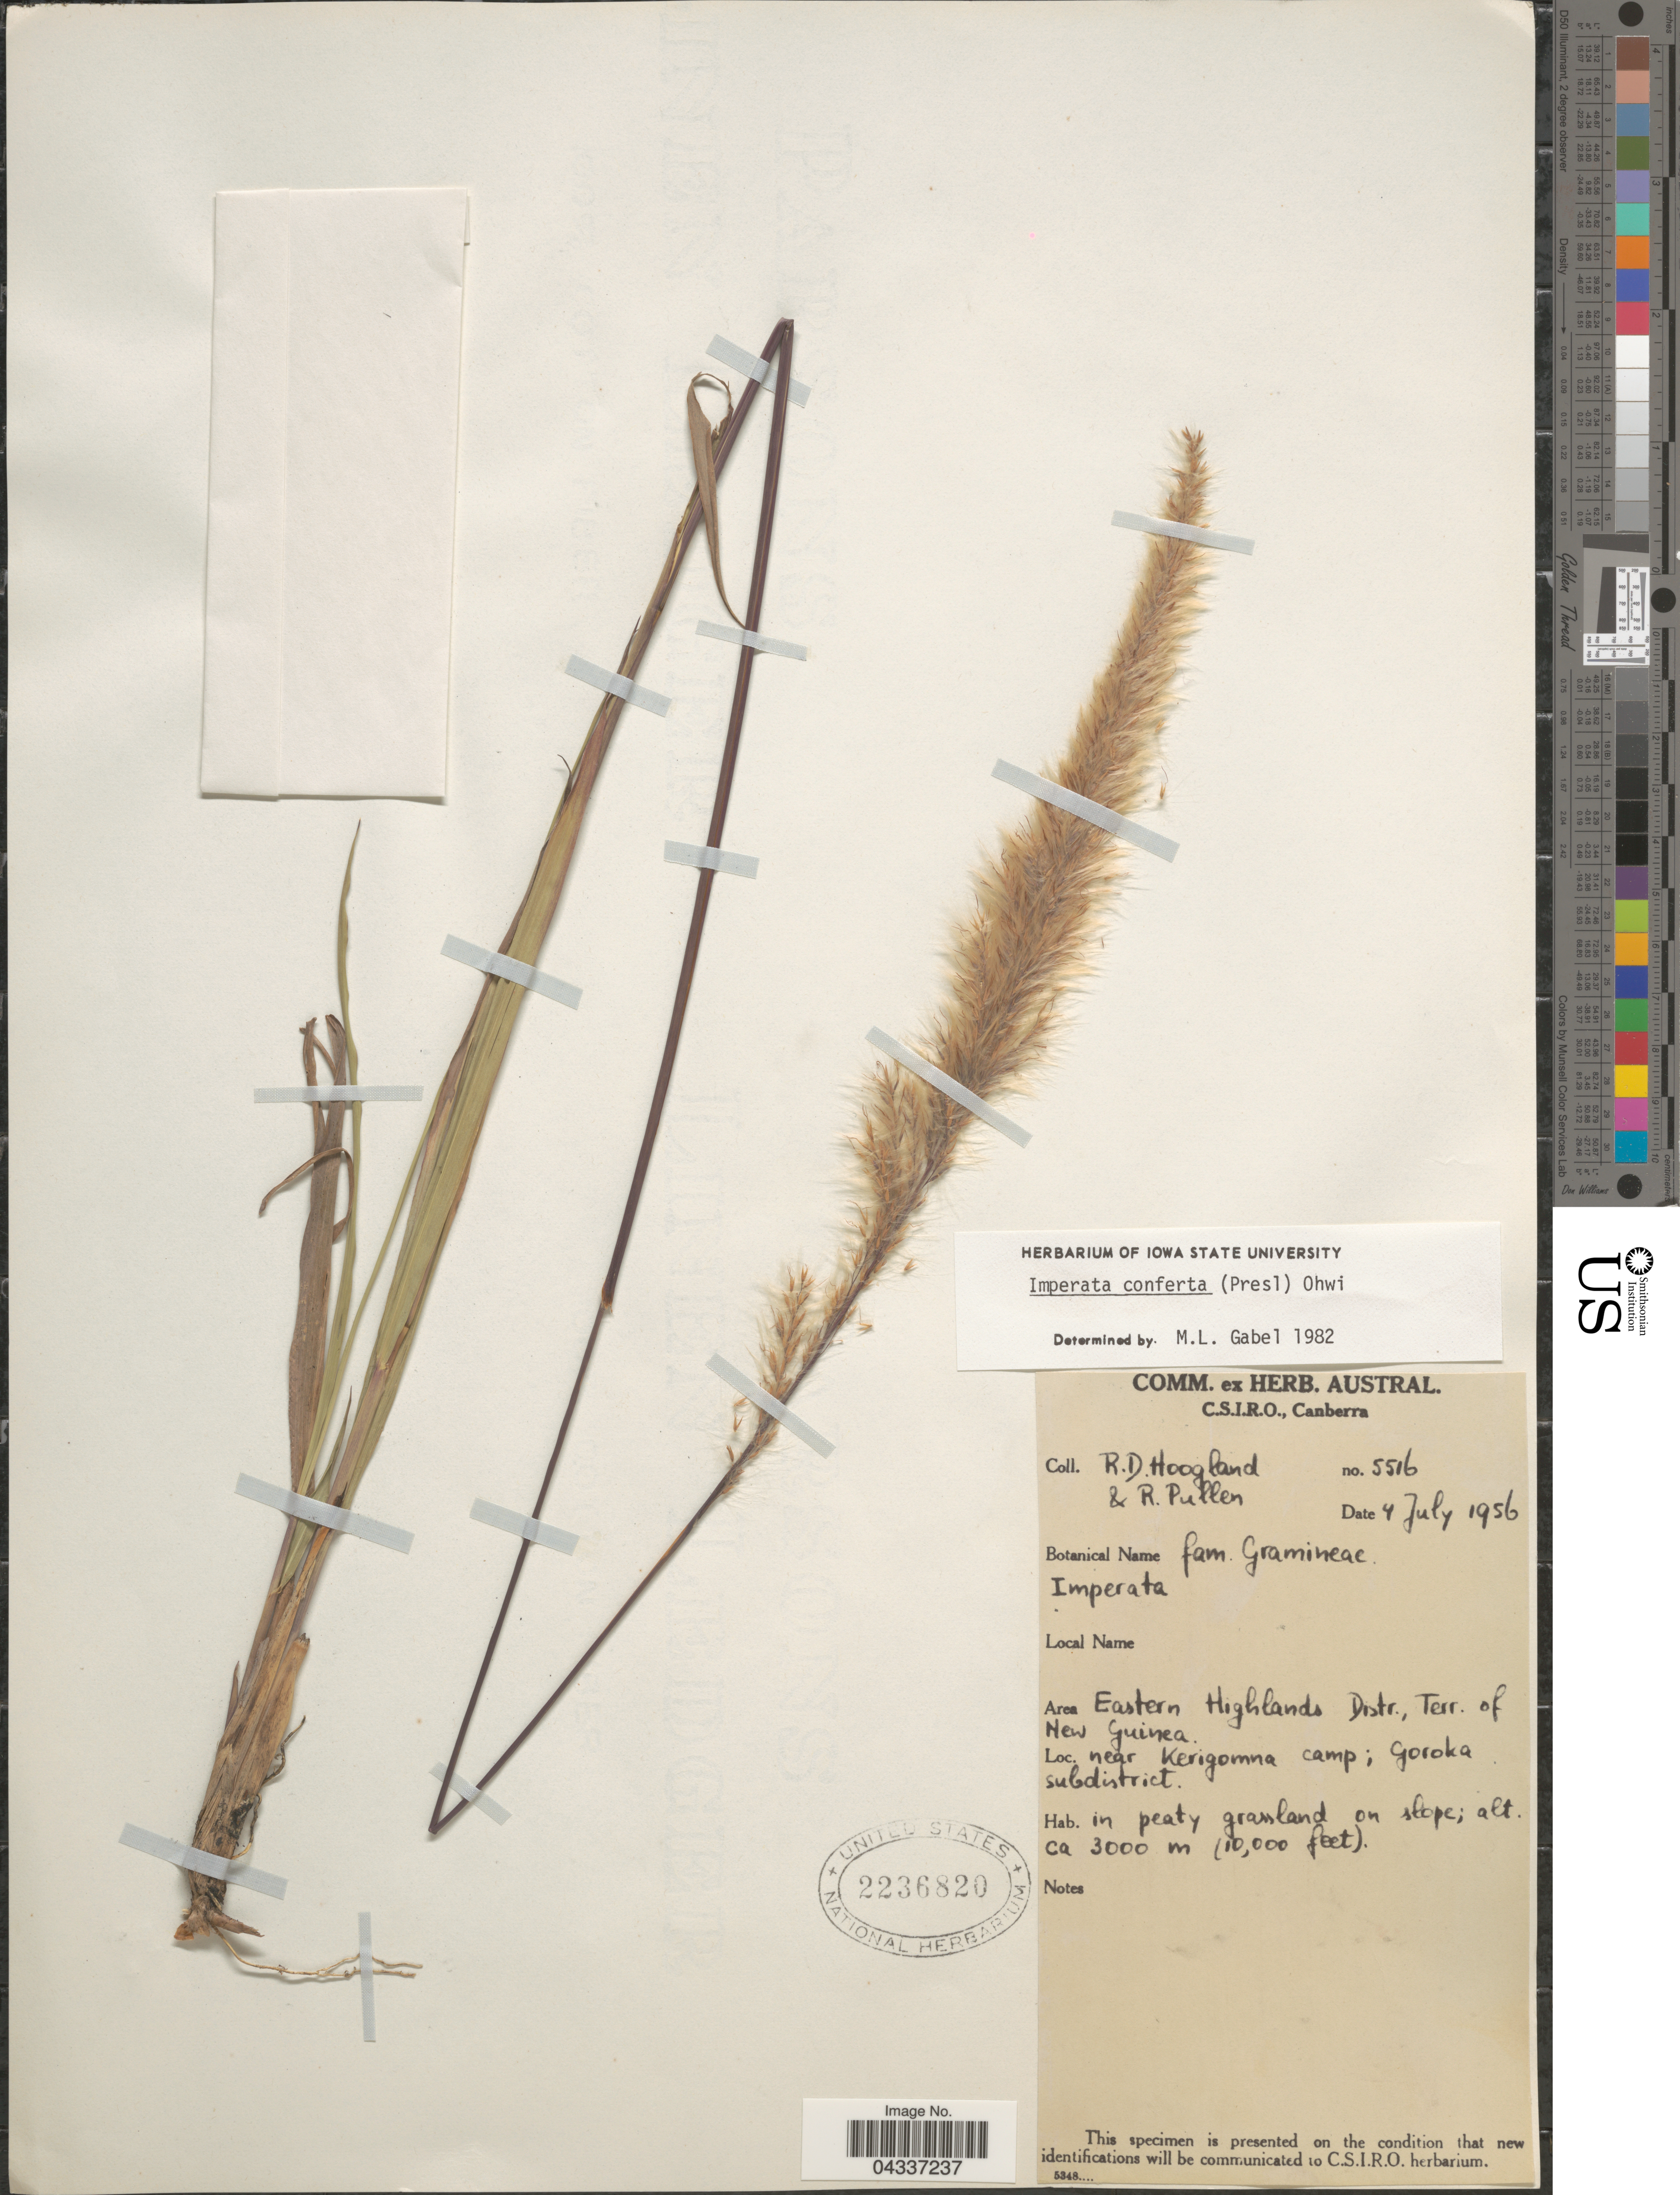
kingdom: Plantae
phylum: Tracheophyta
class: Liliopsida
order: Poales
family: Poaceae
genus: Imperata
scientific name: Imperata conferta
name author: (J. Presl) Ohwi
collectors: R. D. Hoogland & R. Pullen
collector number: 5516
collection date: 1956-07-04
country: Papua New Guinea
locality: Eastern Highlands Distr., Terr. of New Guinea. Near Kerigomna camp; Goroka Subdistrict.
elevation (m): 3000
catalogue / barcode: US 2236820